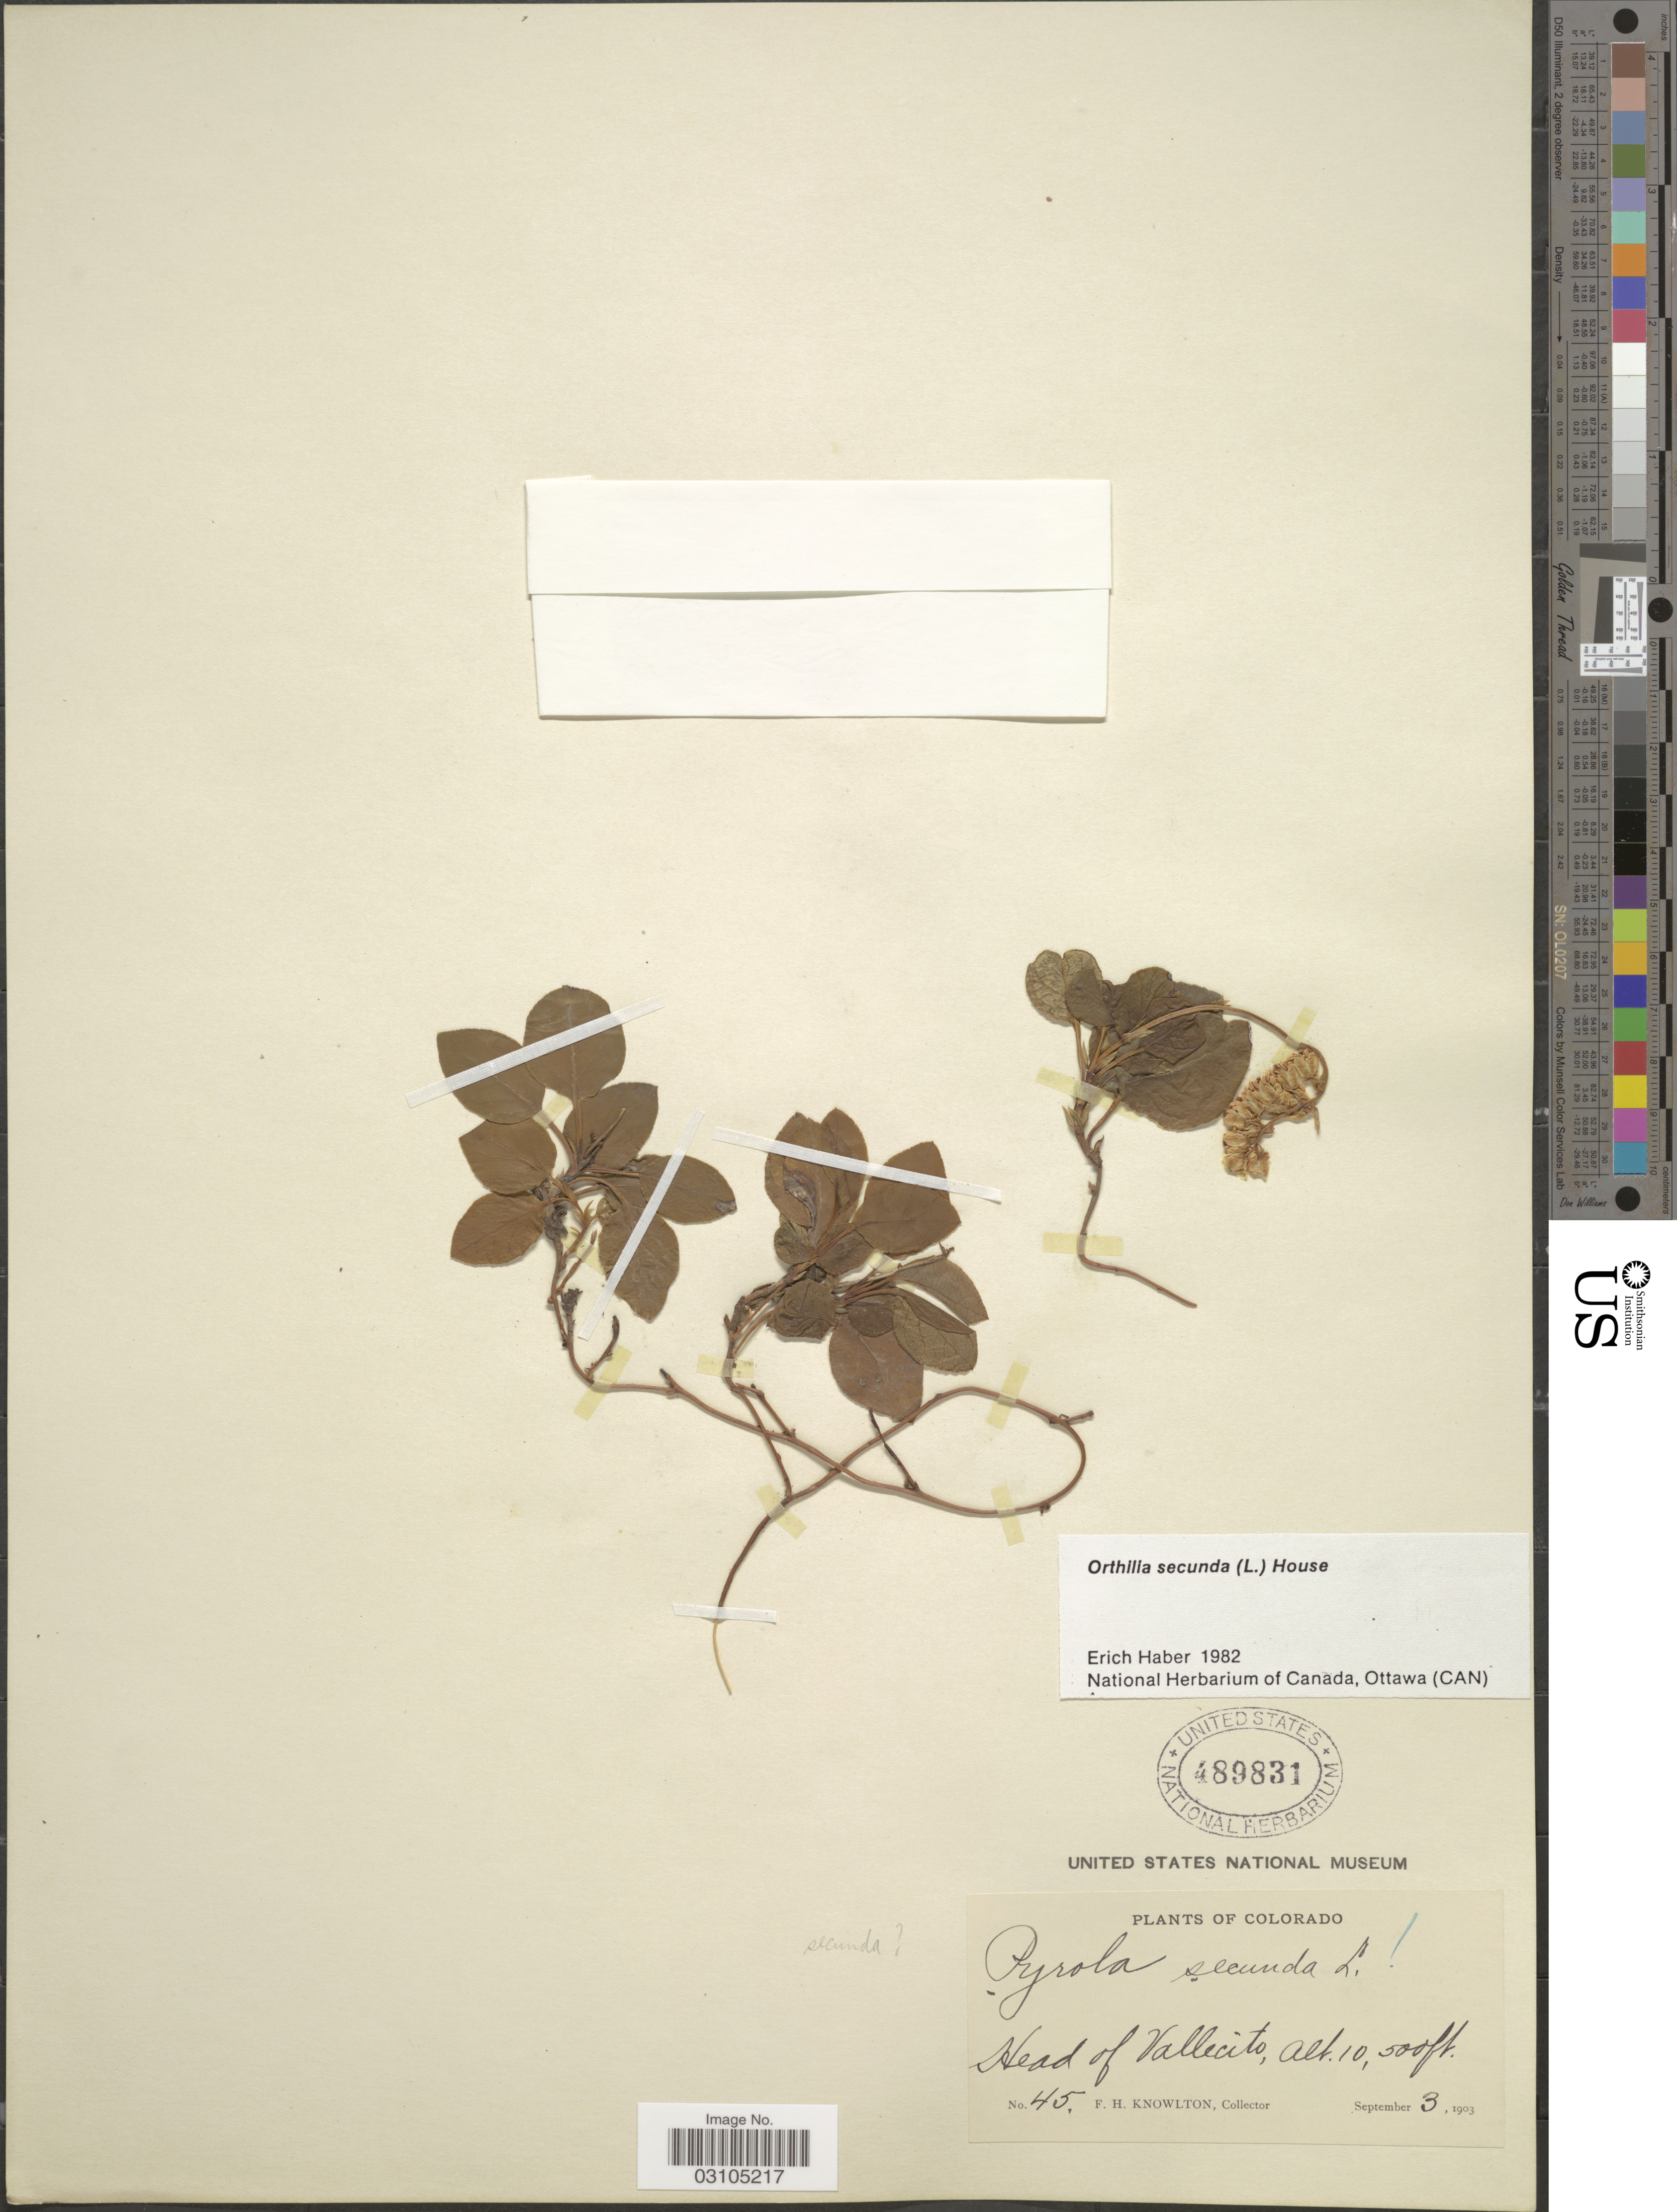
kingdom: Plantae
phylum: Tracheophyta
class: Magnoliopsida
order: Ericales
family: Ericaceae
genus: Orthilia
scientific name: Orthilia secunda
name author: (L.) House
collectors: F. H. Knowlton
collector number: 45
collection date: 1903-09-03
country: United States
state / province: Colorado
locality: Head of Vallecito.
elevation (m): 3200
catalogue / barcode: US 489831